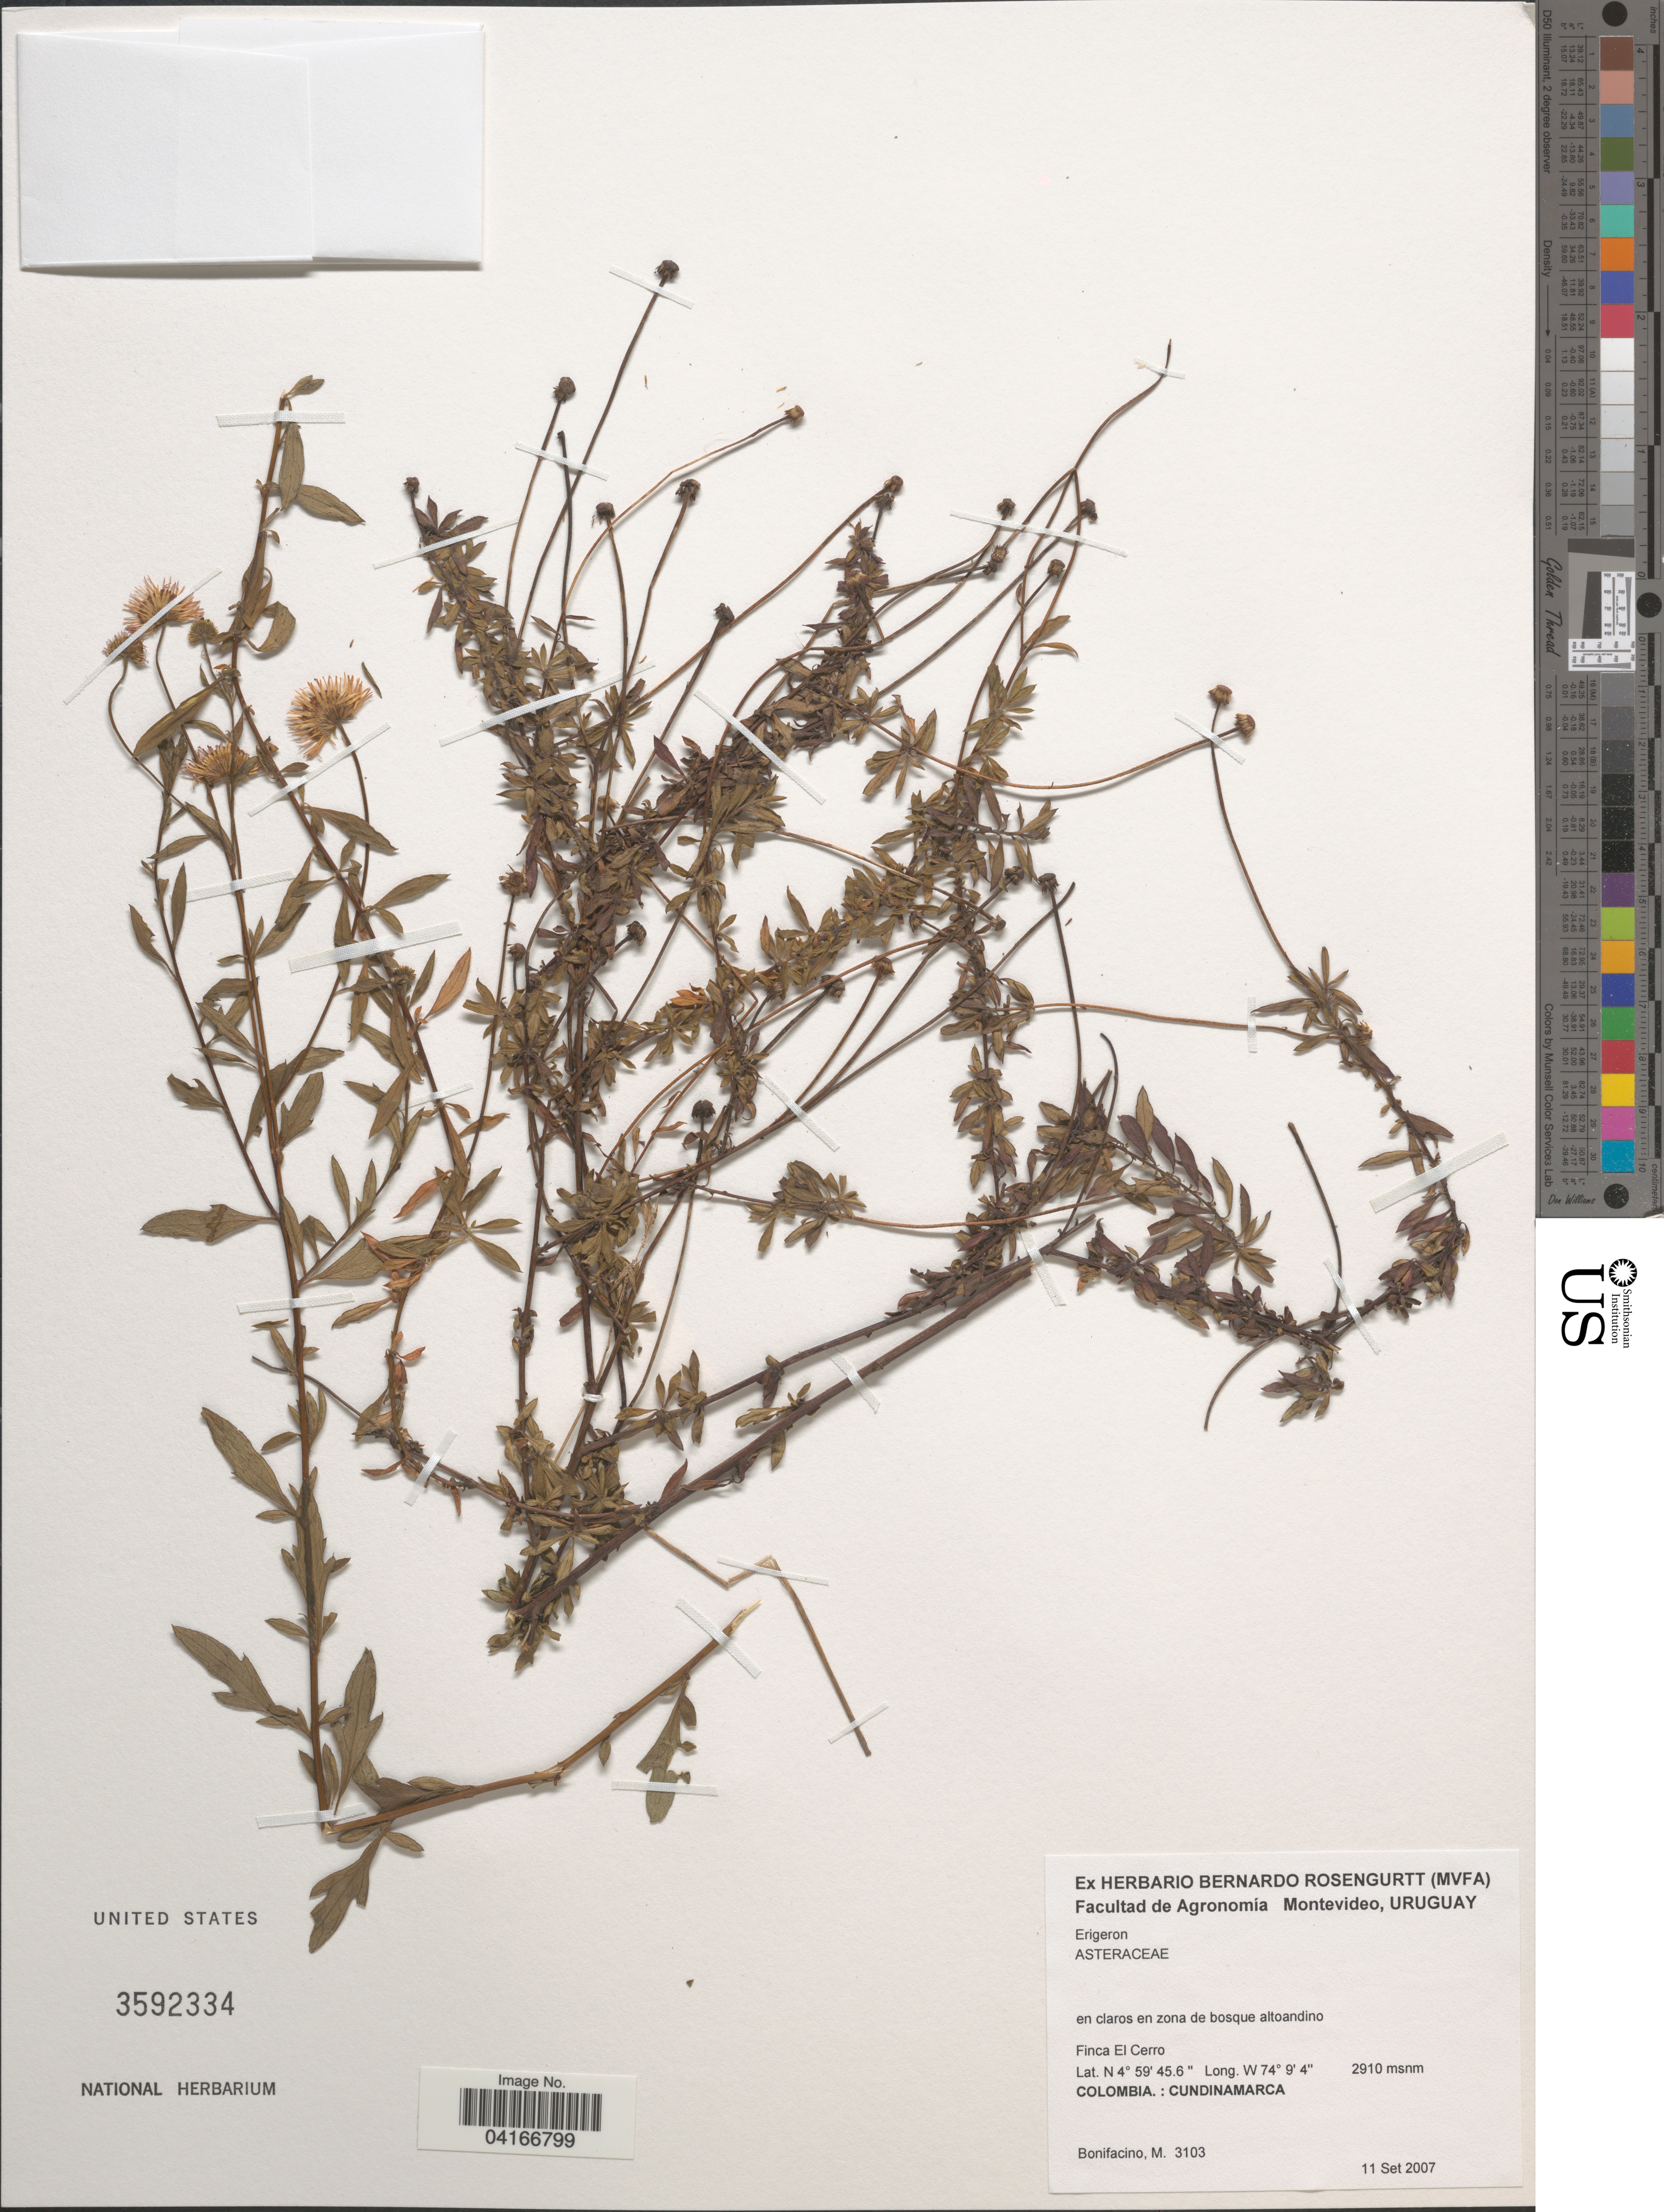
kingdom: Plantae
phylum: Tracheophyta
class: Magnoliopsida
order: Asterales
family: Asteraceae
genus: Erigeron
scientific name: Erigeron sp.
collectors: M. Bonifacino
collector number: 3103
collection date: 2007-09-11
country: Colombia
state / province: Cundinamarca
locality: Finca El Cerro.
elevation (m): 2910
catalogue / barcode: US 3592334